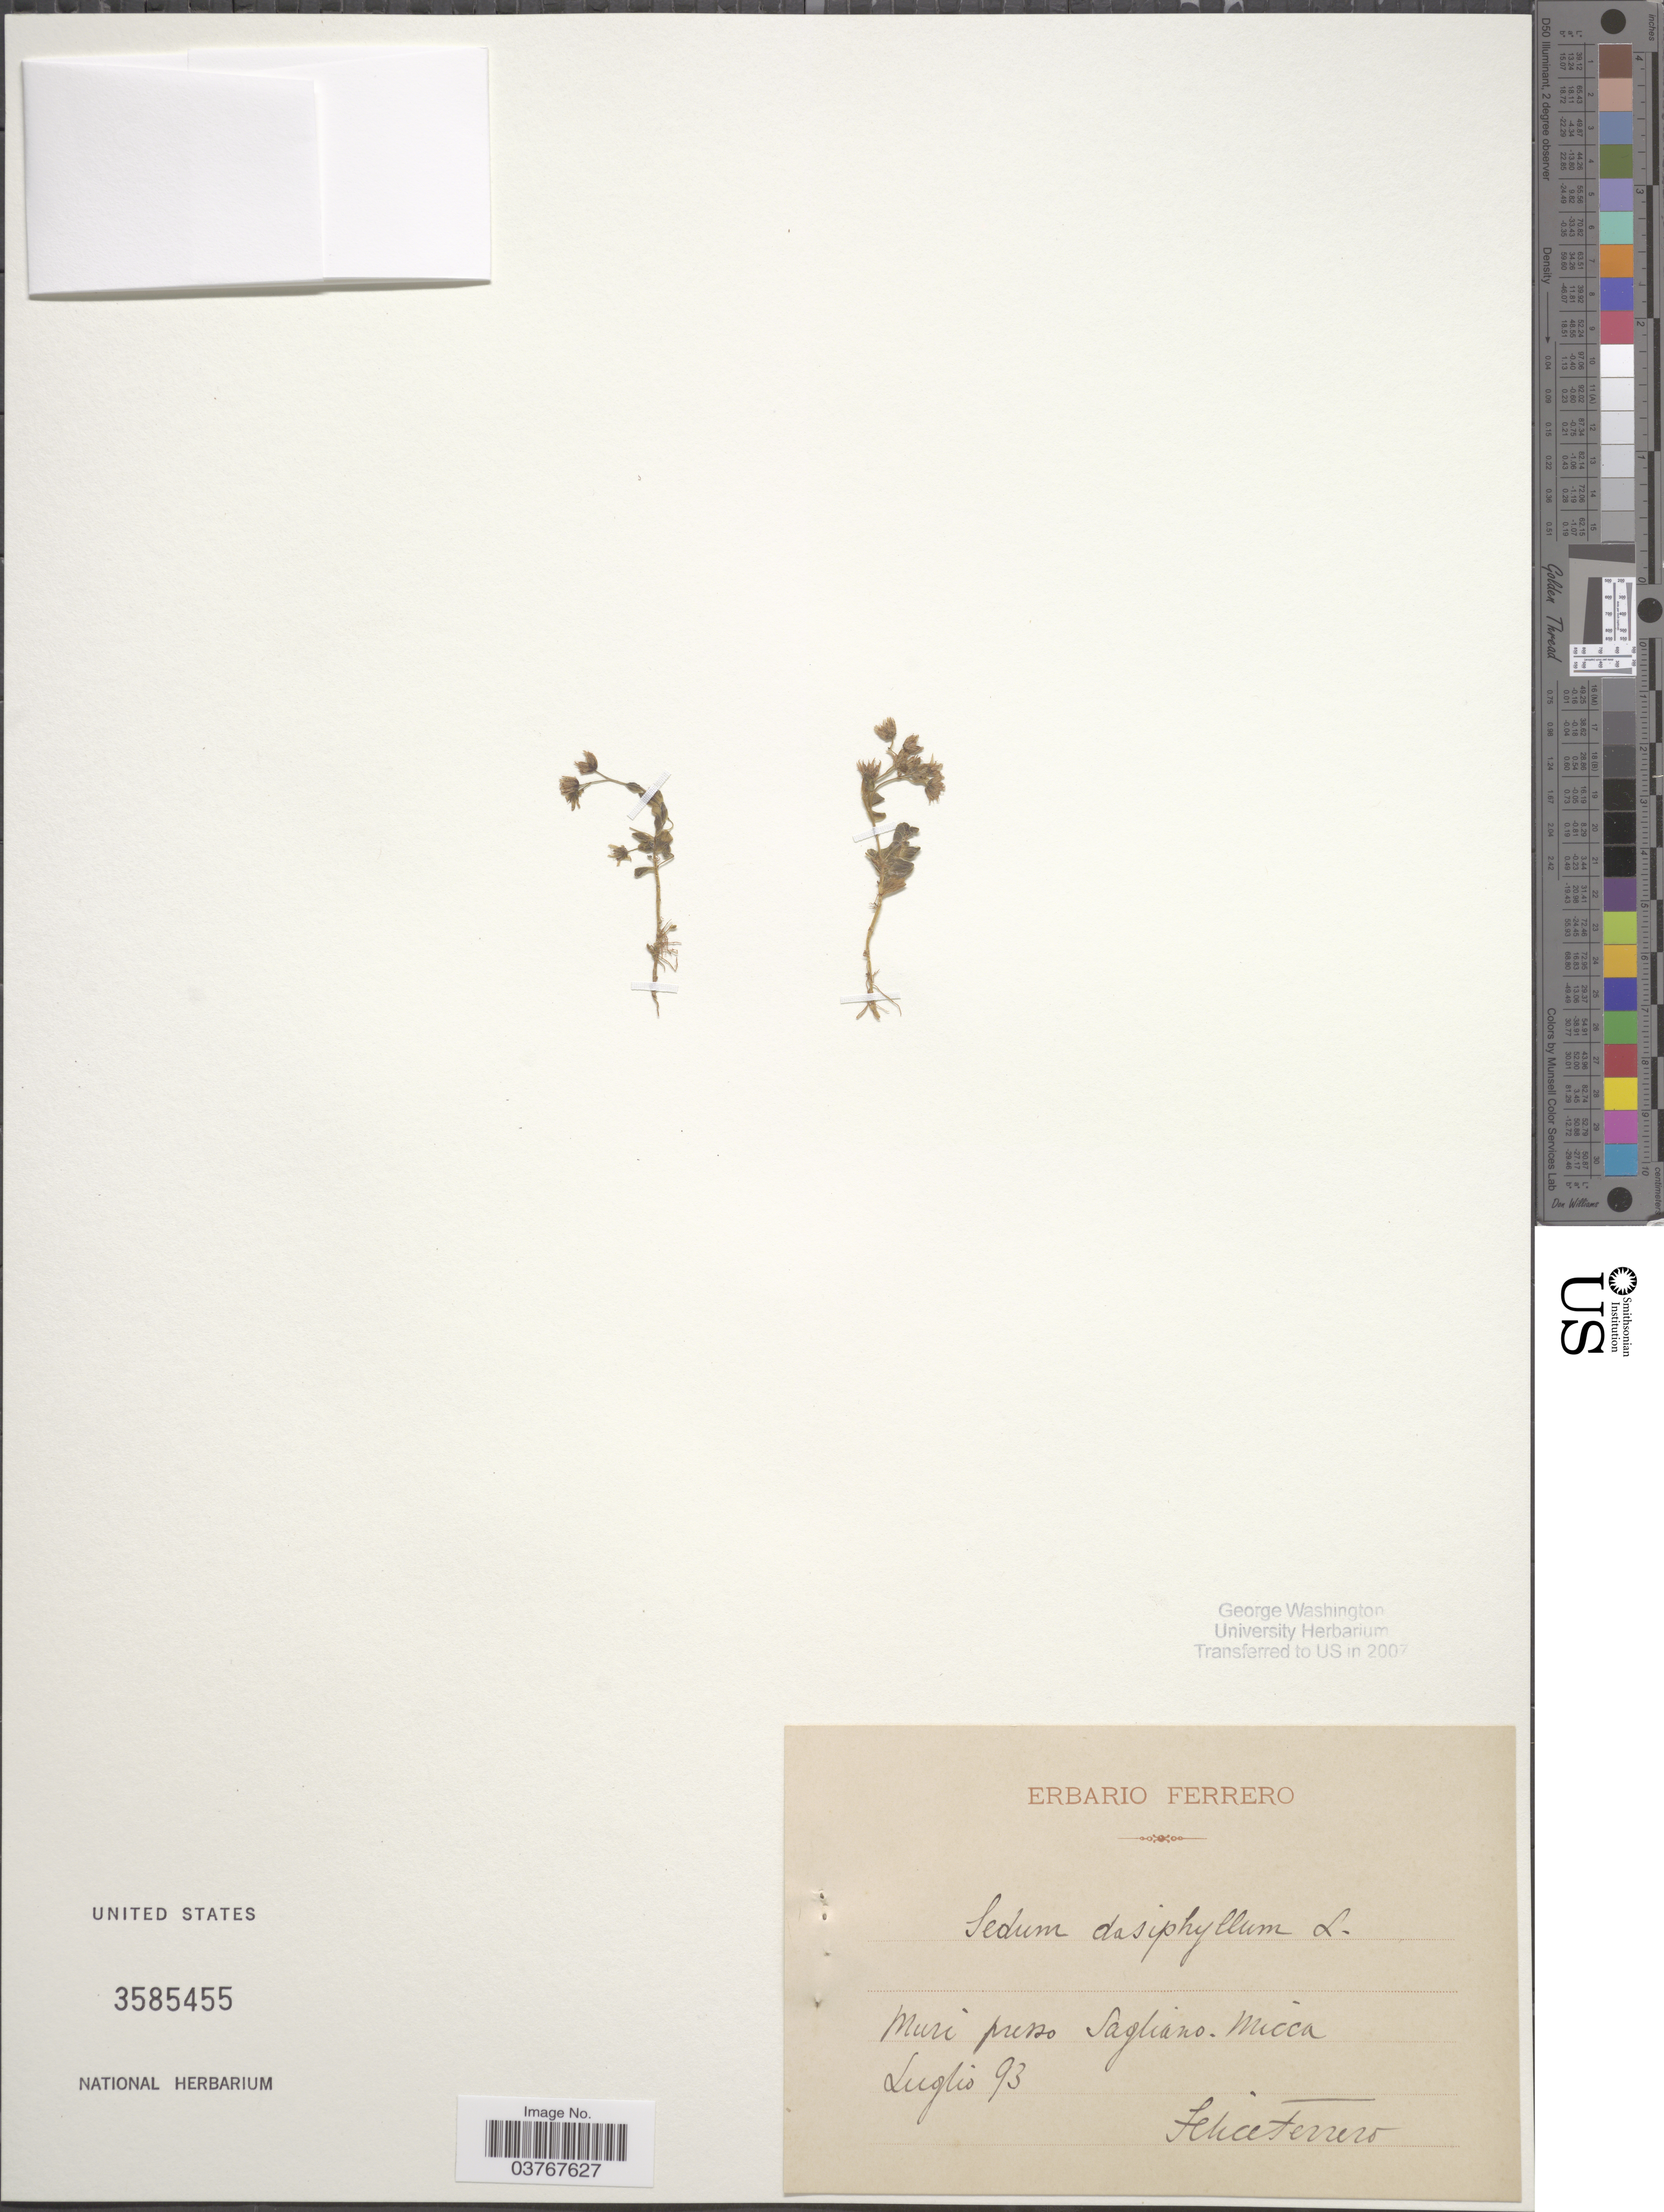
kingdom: Plantae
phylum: Tracheophyta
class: Magnoliopsida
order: Saxifragales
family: Crassulaceae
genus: Sedum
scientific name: Sedum dasyphyllum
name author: L.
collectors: F. Ferrero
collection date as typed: Transcribed d/m/y: /7/93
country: Italy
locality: Muri presso Sagliano. Micca.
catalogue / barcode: US 3585455